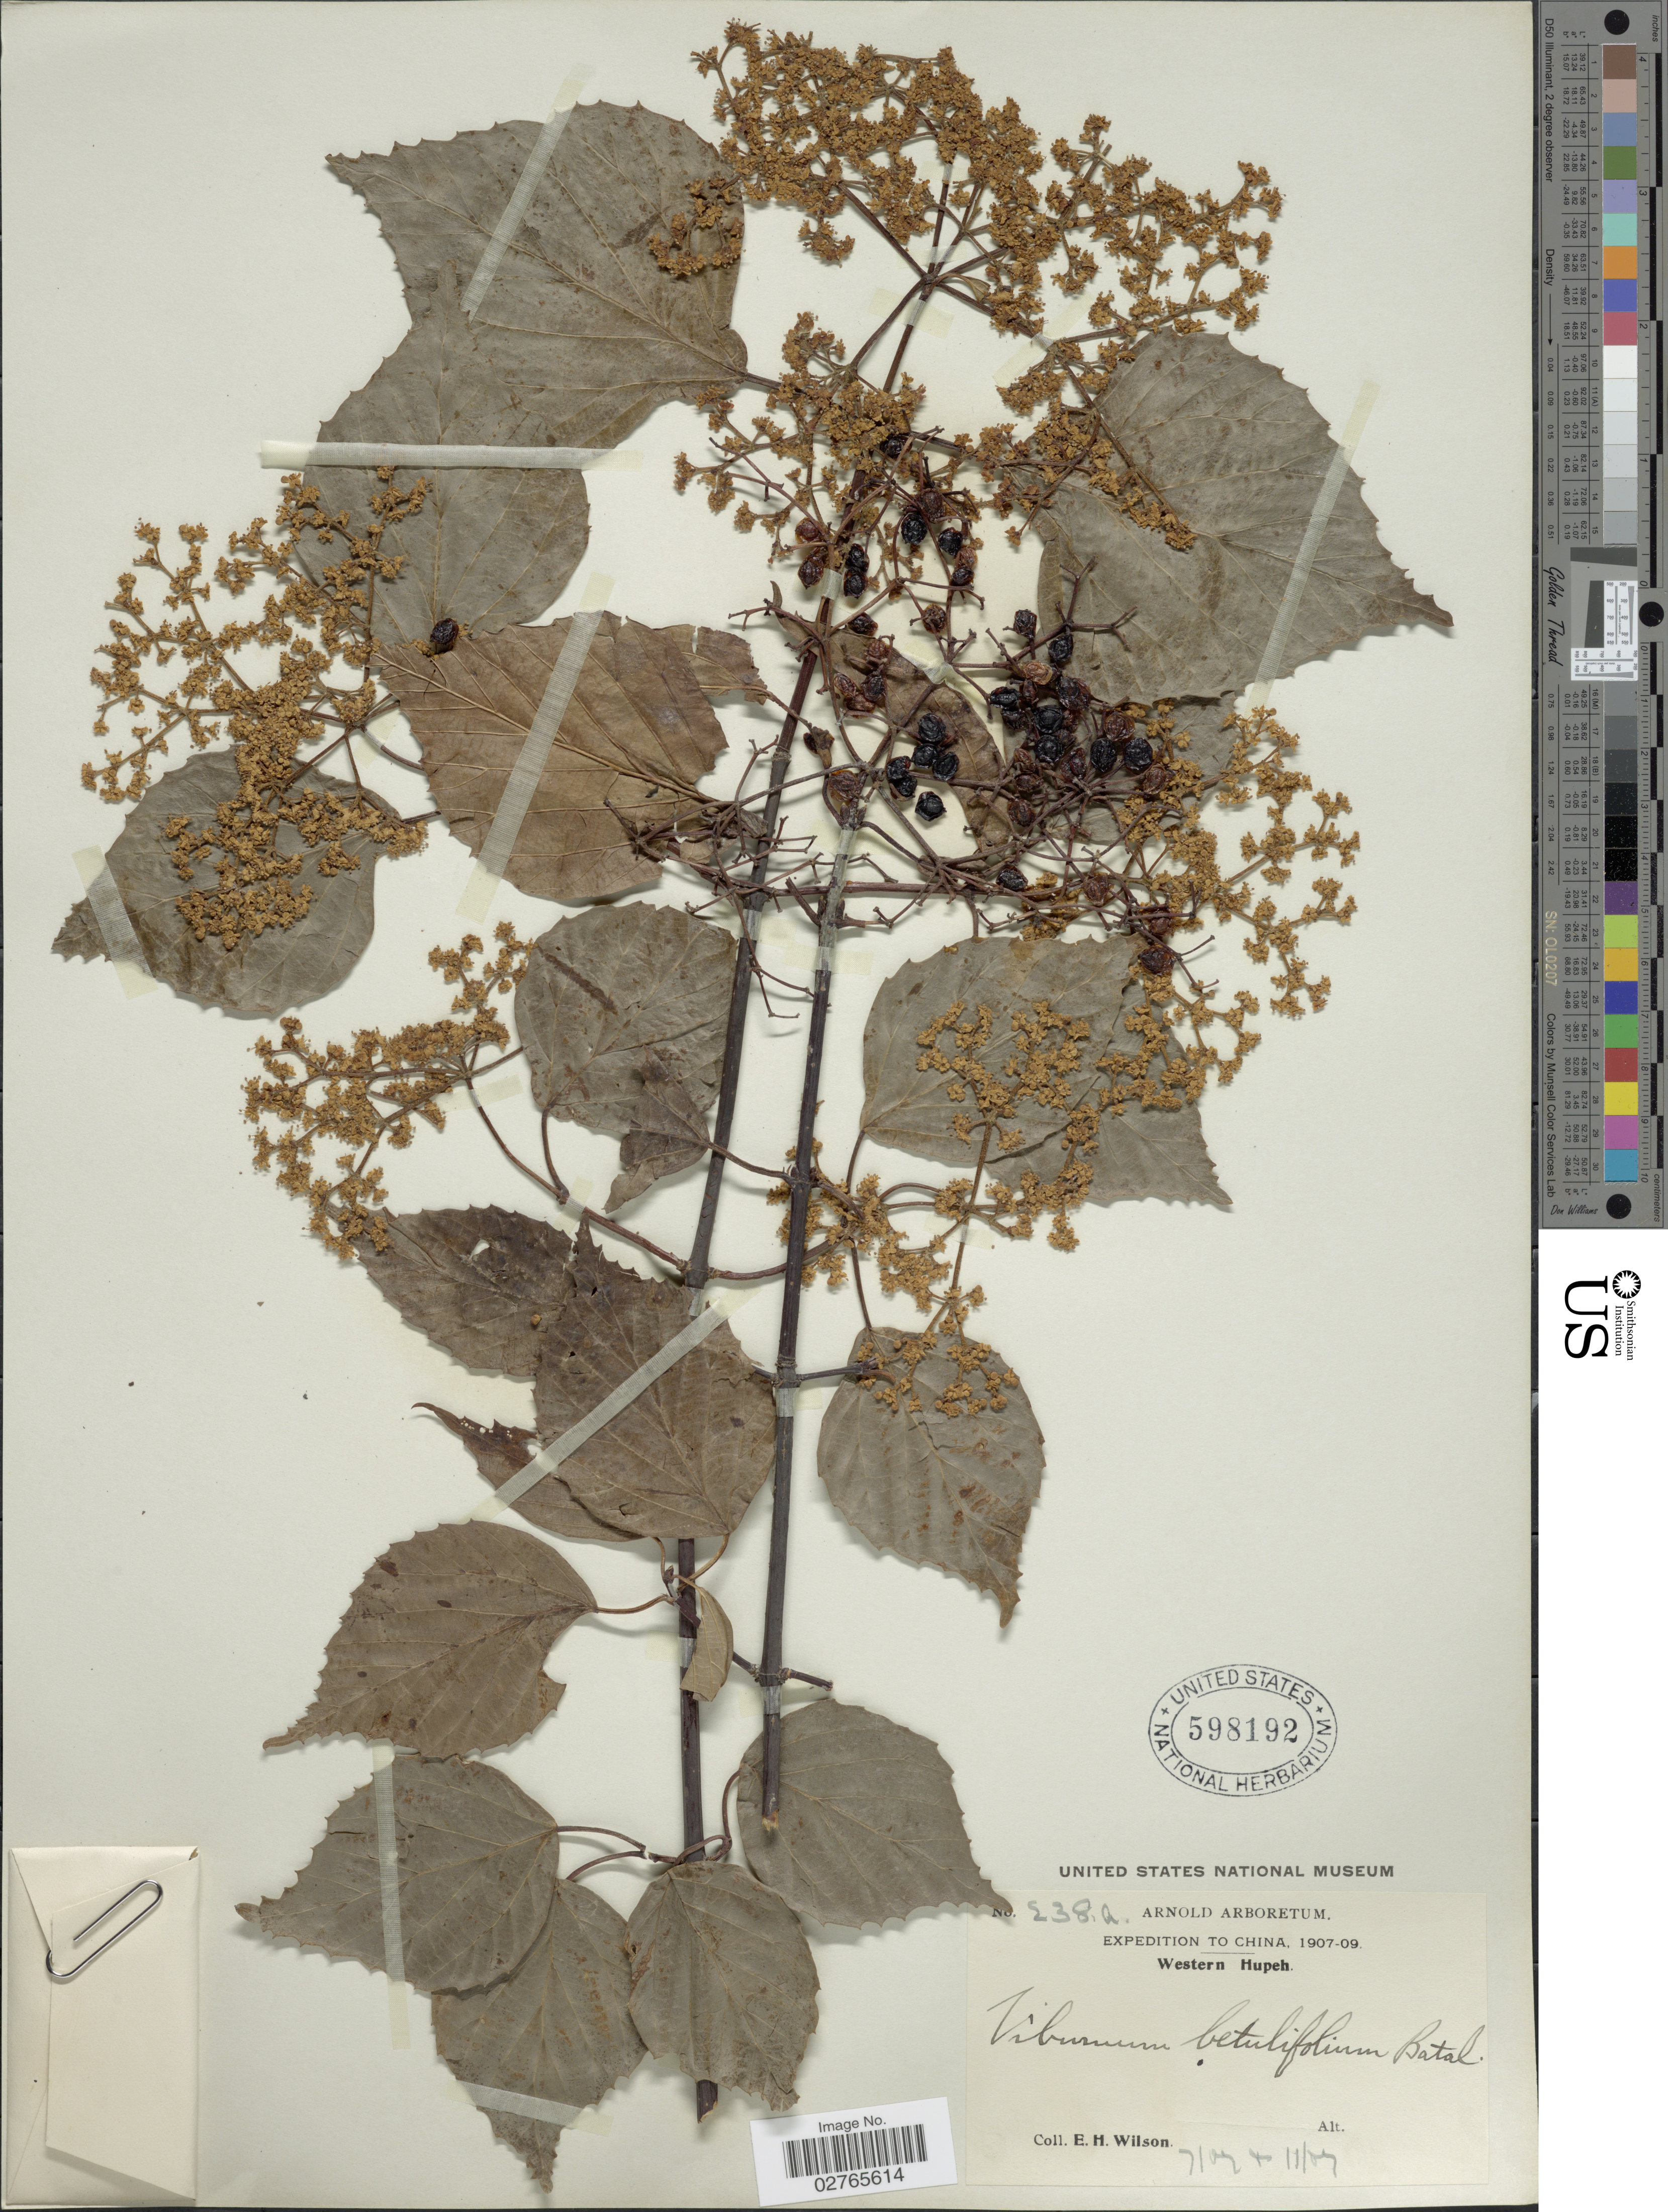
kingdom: Plantae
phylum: Tracheophyta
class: Magnoliopsida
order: Dipsacales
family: Viburnaceae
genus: Viburnum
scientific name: Viburnum betulifolium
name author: Batalin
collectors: E. Wilson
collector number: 238a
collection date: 1907-07/1907-11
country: China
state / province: Hubei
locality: Western Hupeh.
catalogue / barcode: US 598192